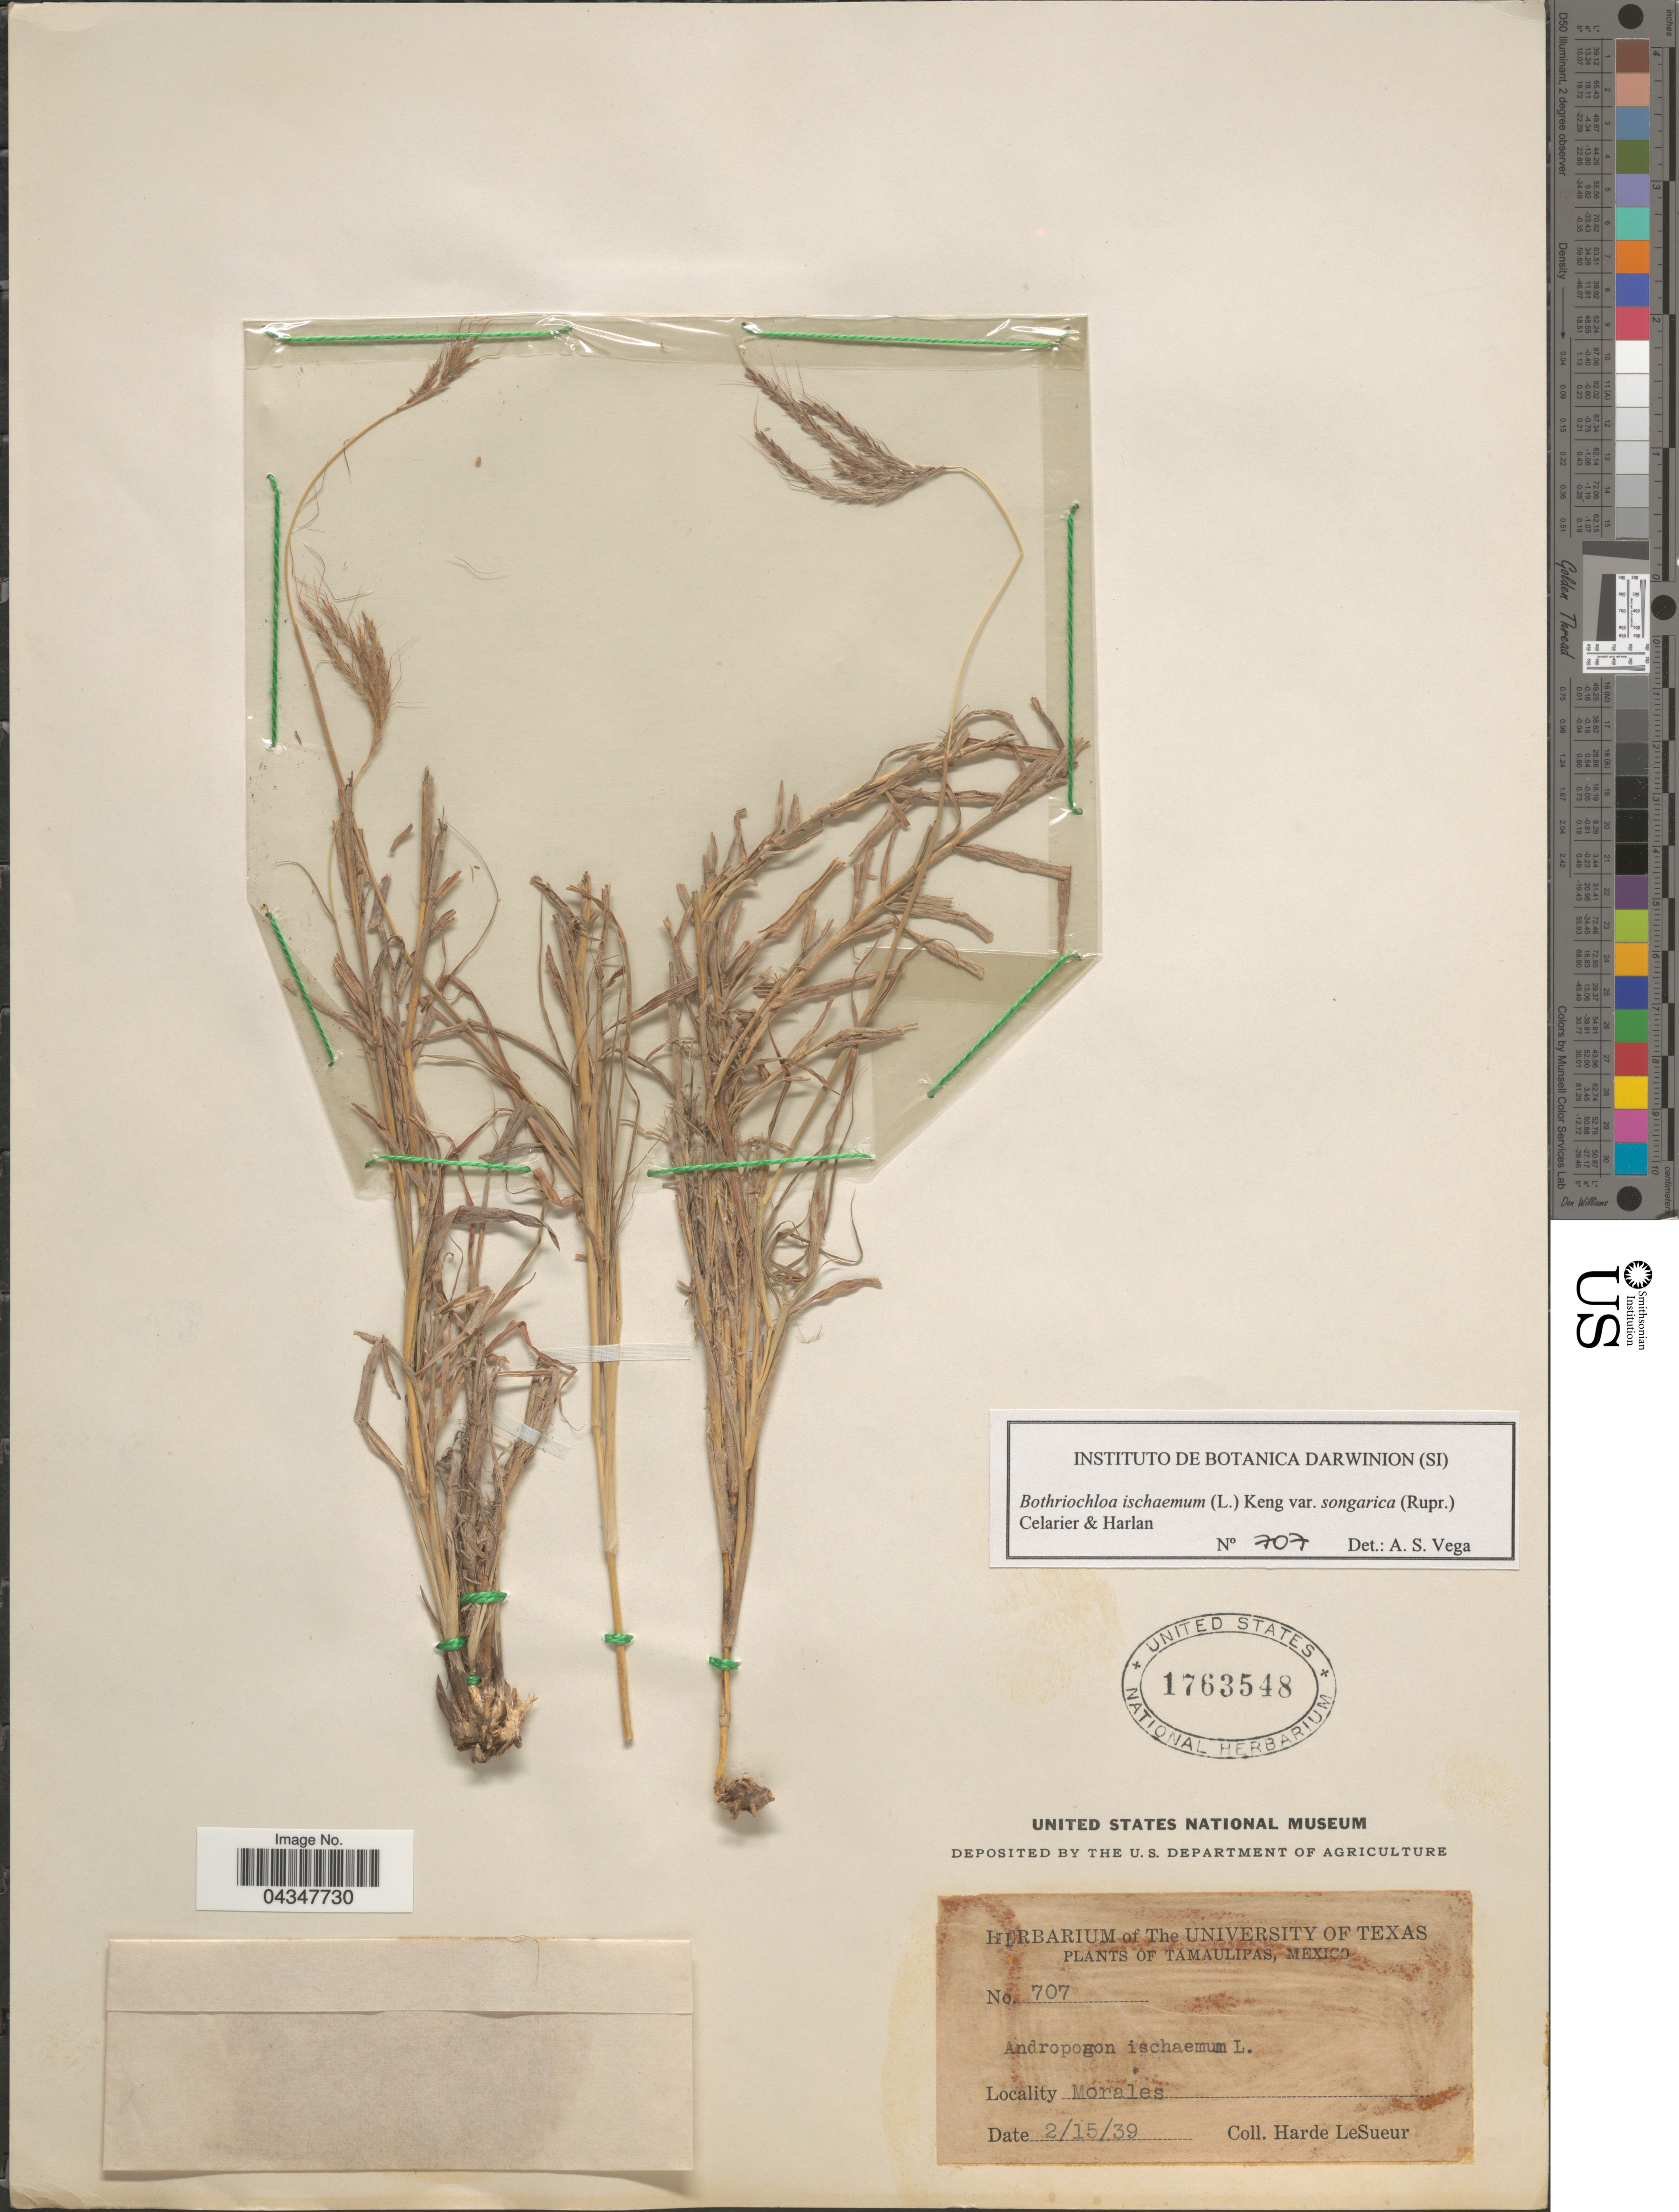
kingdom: Plantae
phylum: Tracheophyta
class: Liliopsida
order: Poales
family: Poaceae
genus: Bothriochloa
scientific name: Bothriochloa ischaemum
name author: (L.) Keng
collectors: H. LeSueur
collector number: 707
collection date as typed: Transcribed d/m/y: 15/2/39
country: Mexico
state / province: México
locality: Tamaulipas. Morales.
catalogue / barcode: US 1763548